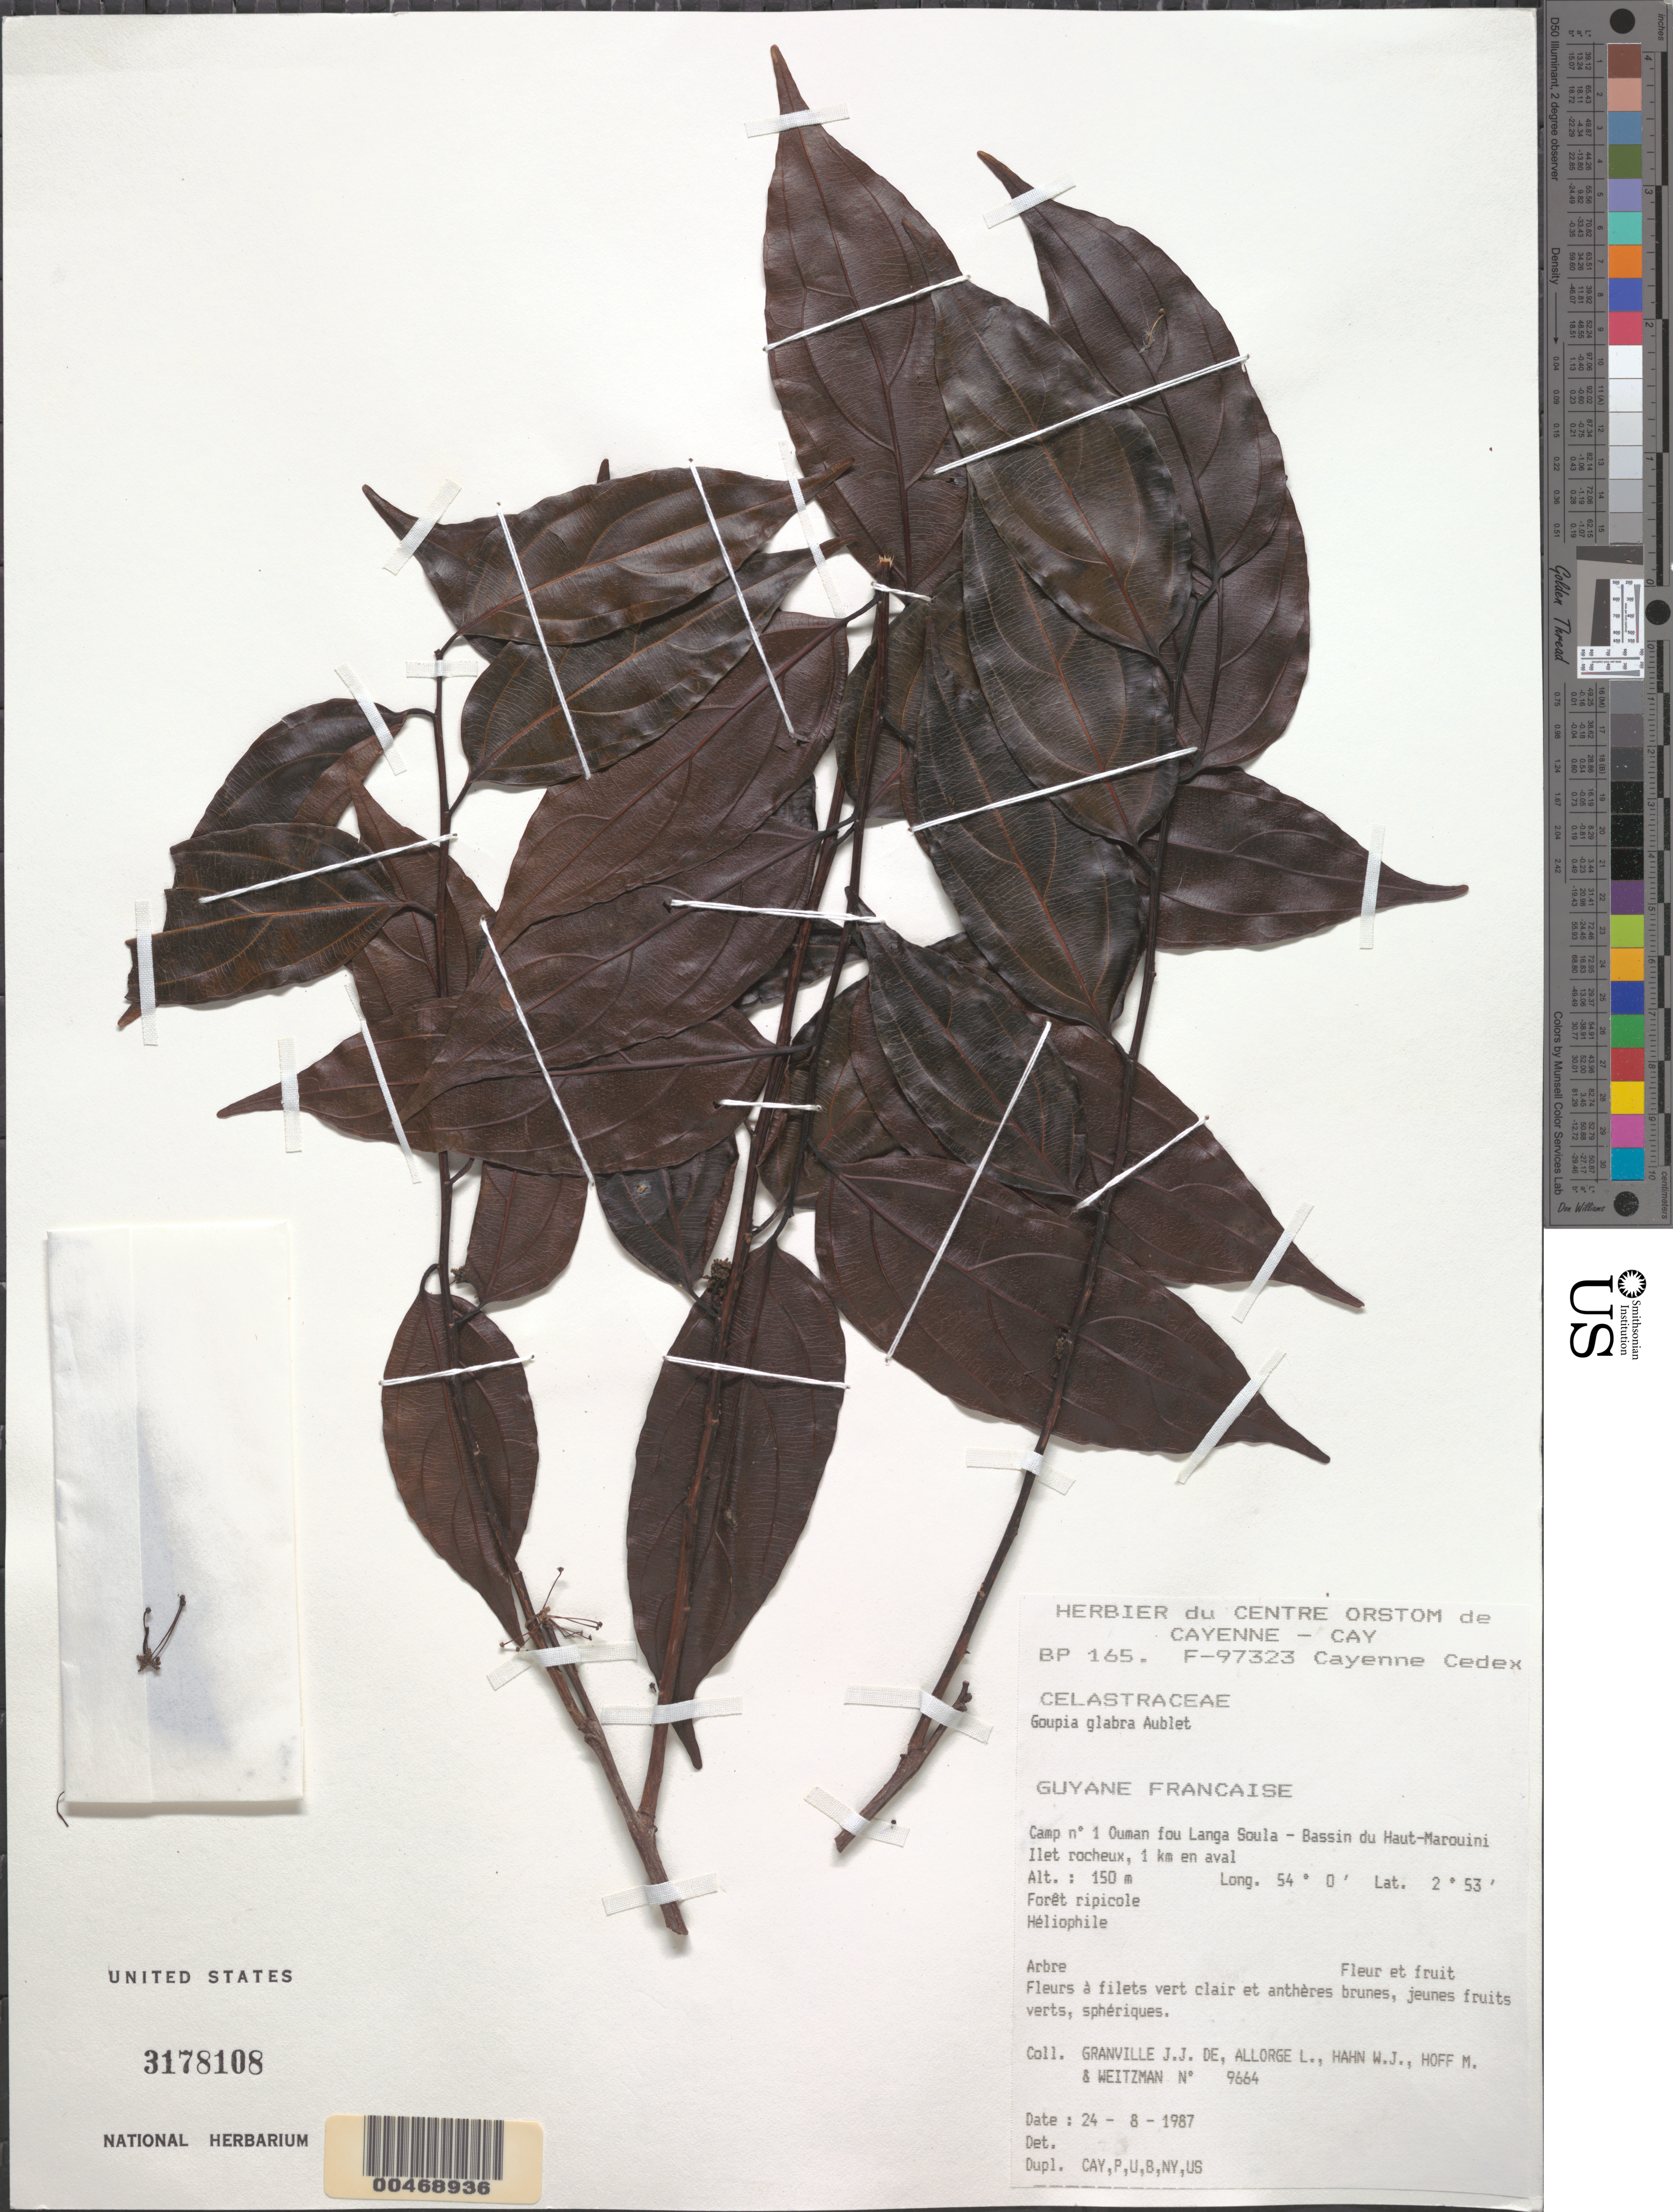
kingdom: Plantae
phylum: Tracheophyta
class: Magnoliopsida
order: Malpighiales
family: Goupiaceae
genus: Goupia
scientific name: Goupia glabra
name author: Aubl.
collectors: J.-J. de Granville, L. Allorge, W. J. Hahn, M. Hoff & A. L. Weitzman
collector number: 9664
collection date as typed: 24-Aug-87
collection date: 1987-08-24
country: French Guiana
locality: Ouman fou Langa Soula, Camp #1, Bassin du Haut-Marouini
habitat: Riparian forest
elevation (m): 150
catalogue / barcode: US 3178101